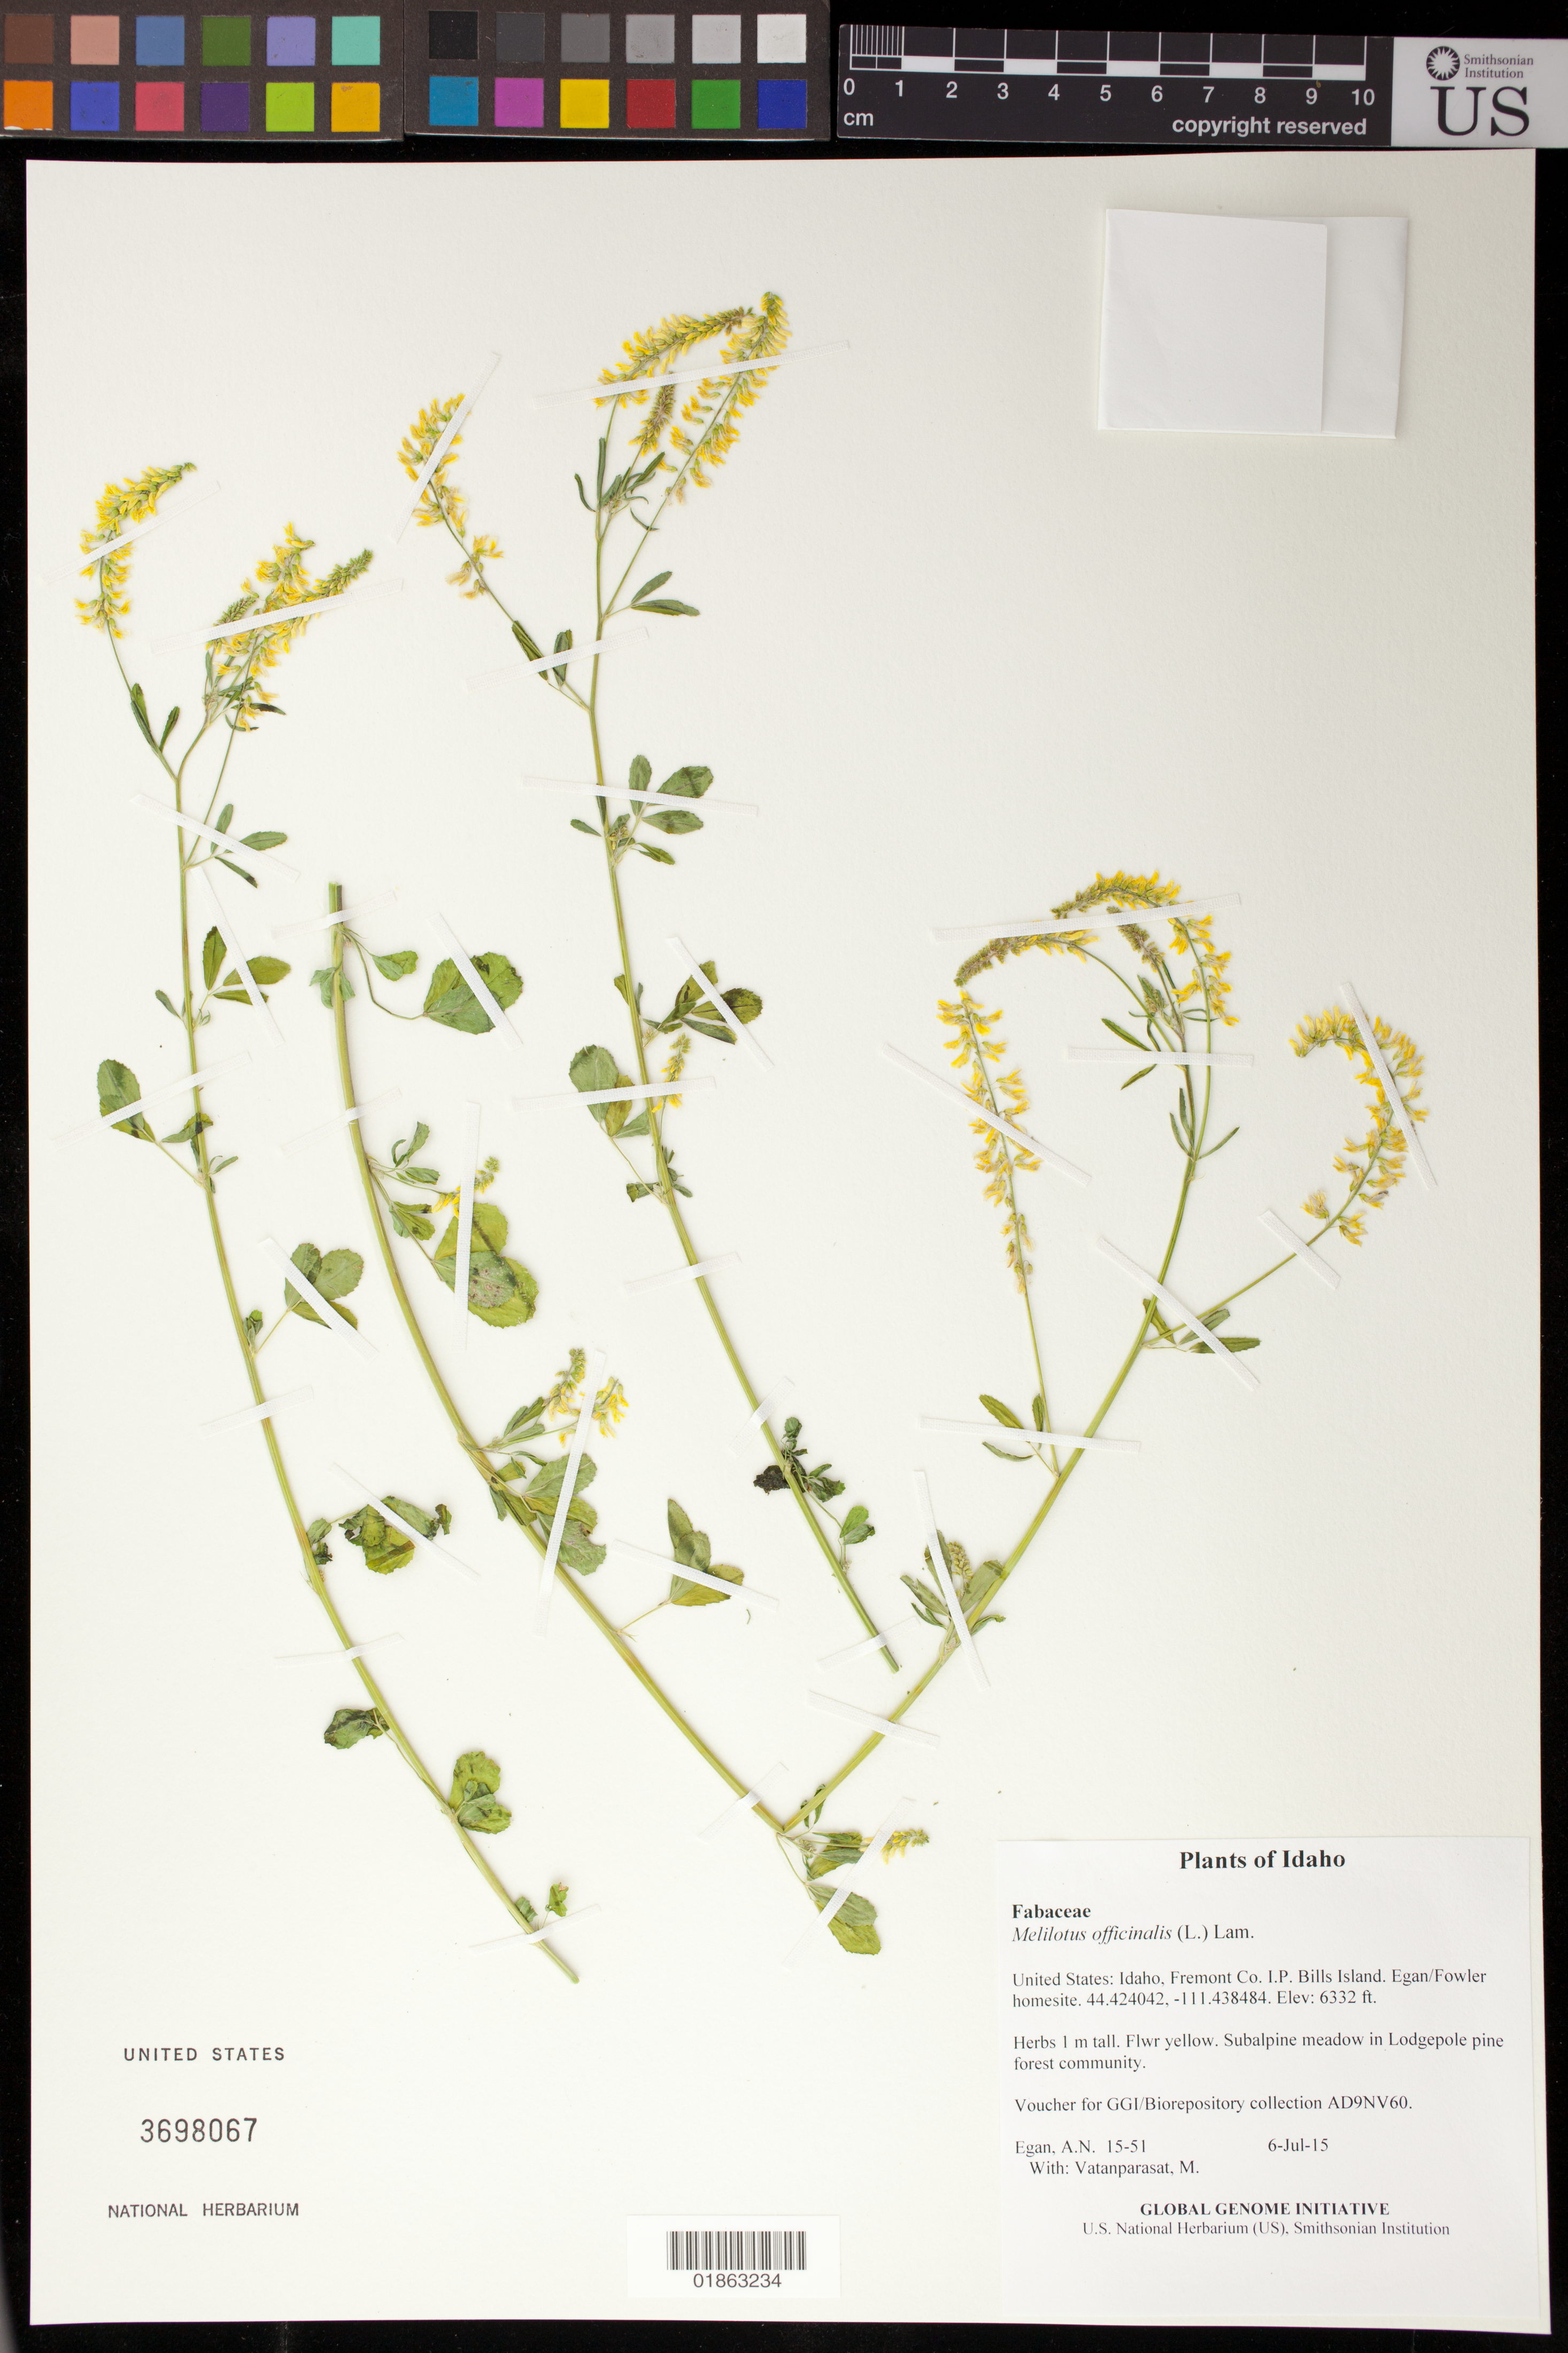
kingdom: Plantae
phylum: Tracheophyta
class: Magnoliopsida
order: Fabales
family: Fabaceae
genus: Melilotus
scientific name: Melilotus officinalis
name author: (L.) Lam.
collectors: A. N. Egan & M. Vatanparasat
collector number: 15-51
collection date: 2015-07-06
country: United States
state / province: Idaho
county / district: Fremont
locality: I.P. Bills Island. Egan/Fowler homesite.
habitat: Subalpine meadow in Lodgepole pine forest community.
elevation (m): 1930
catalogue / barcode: US 3698067